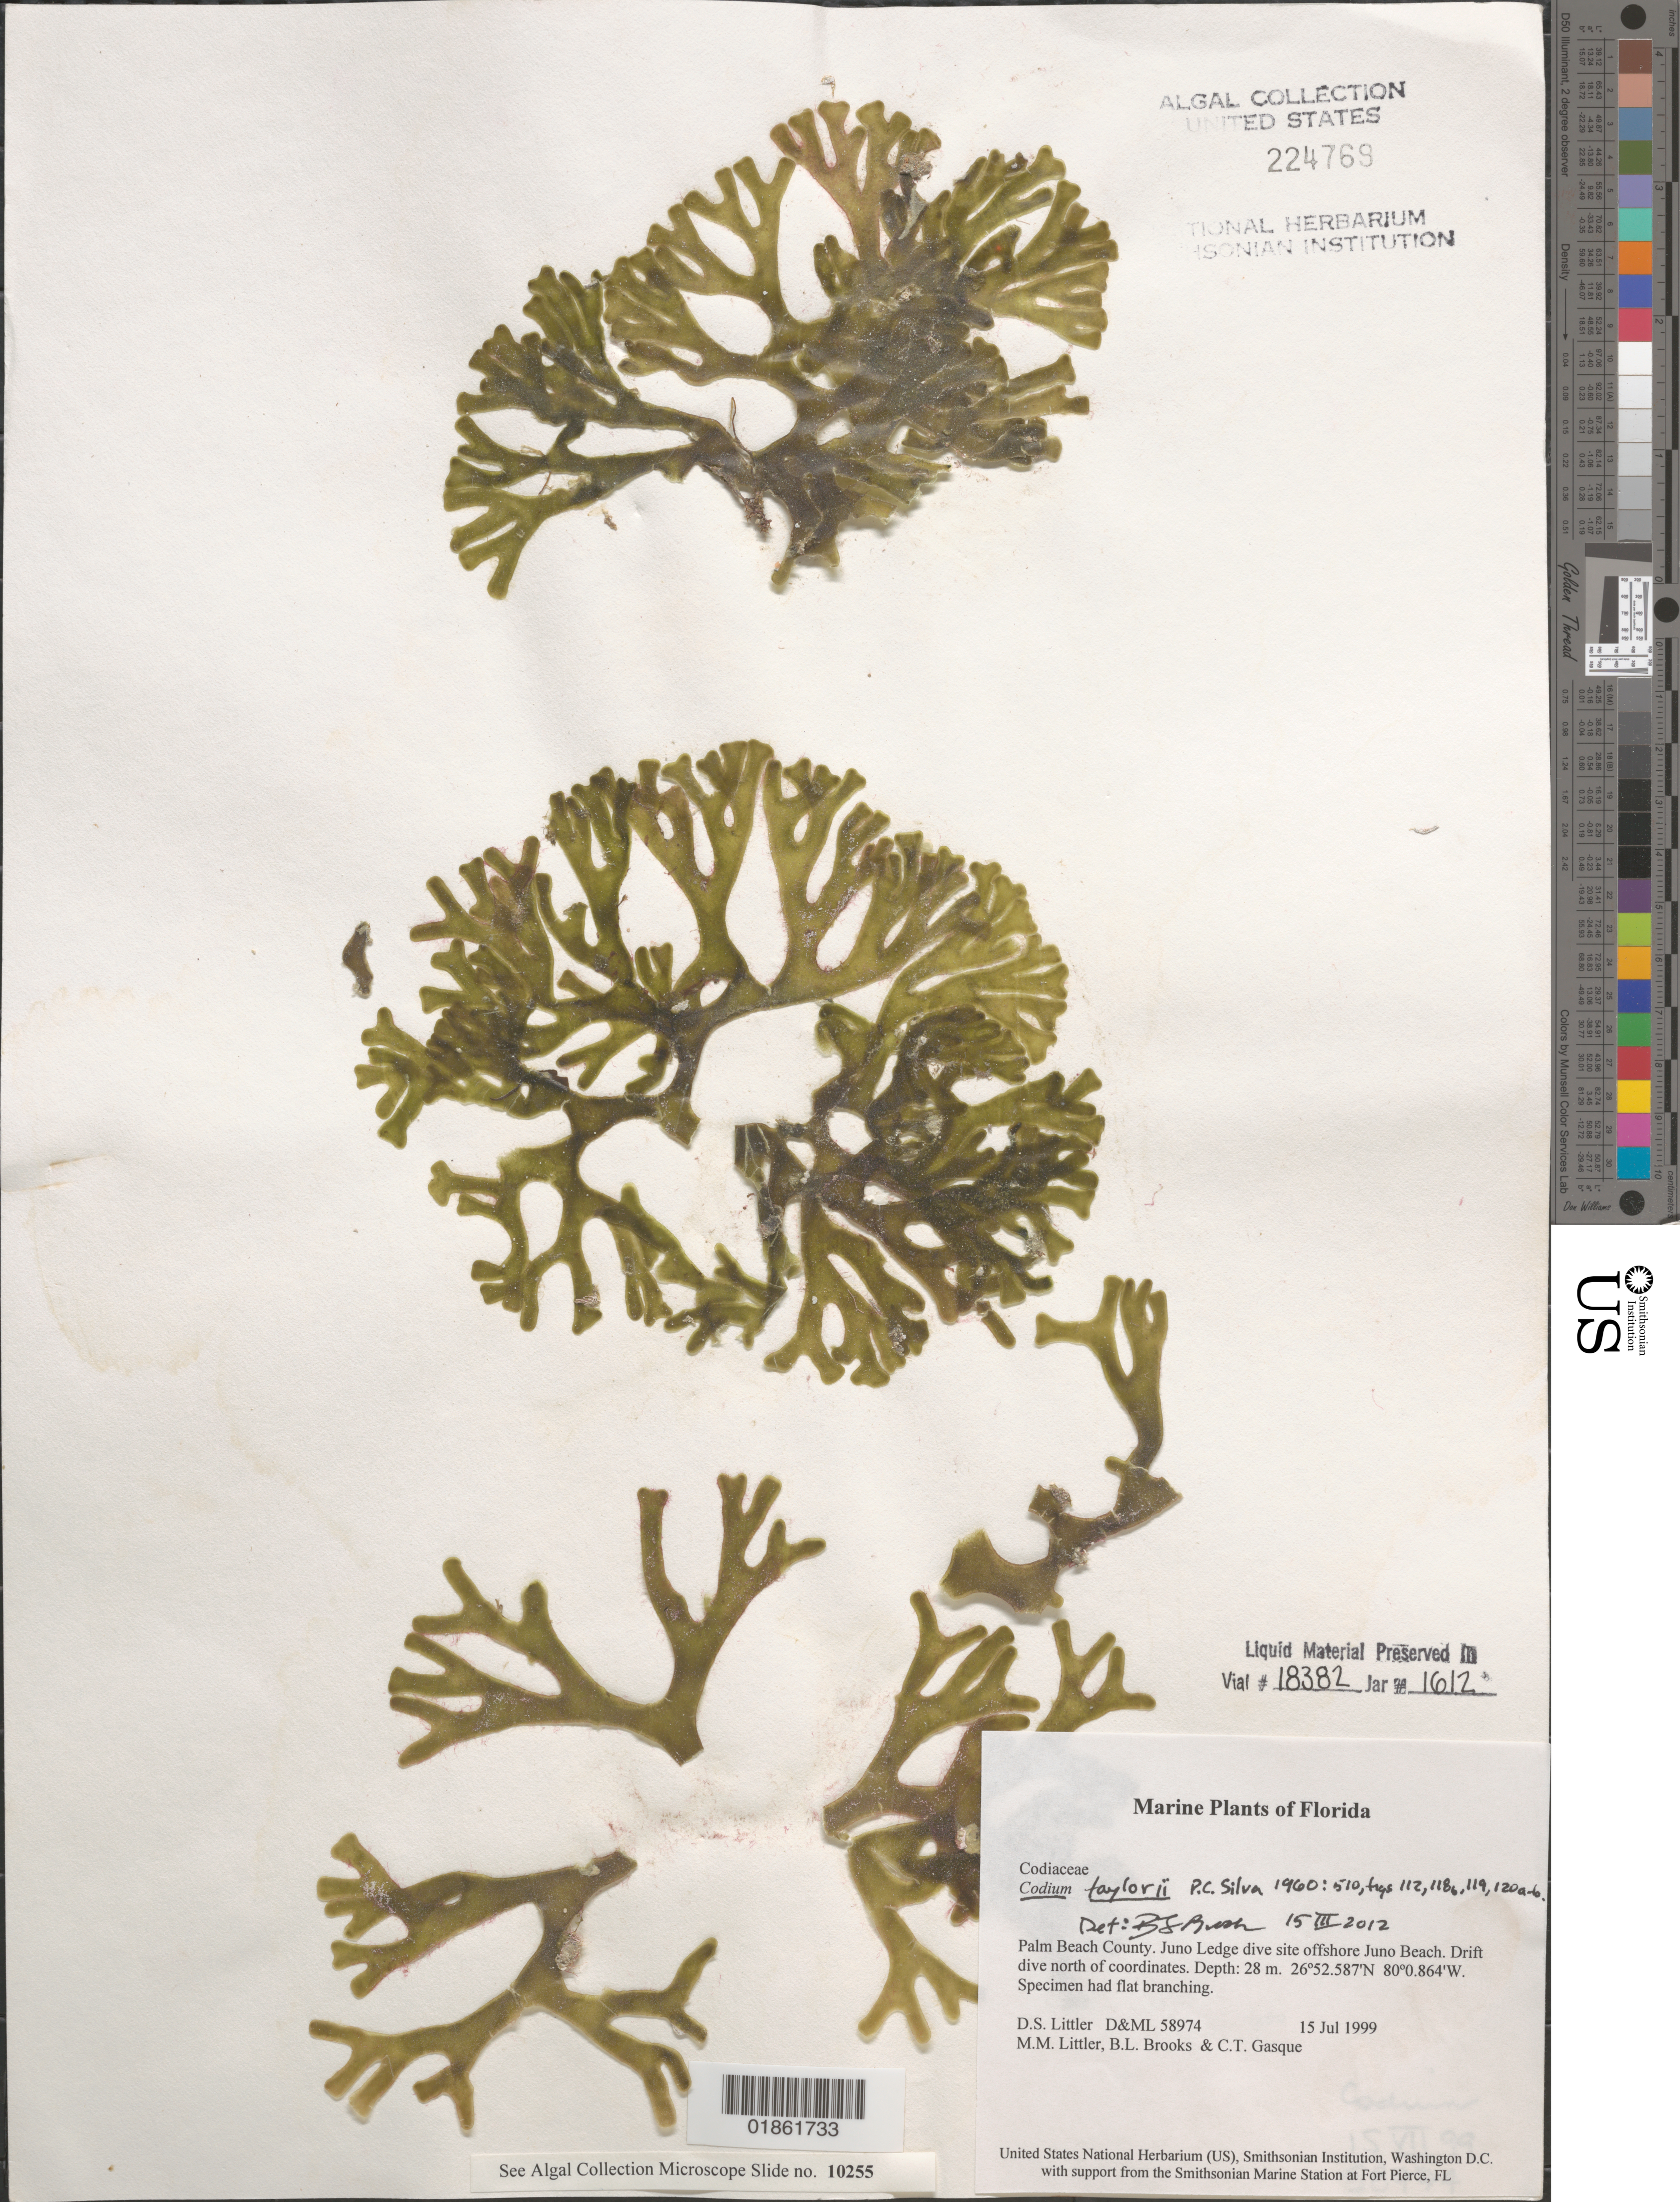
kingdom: Plantae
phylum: Chlorophyta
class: Ulvophyceae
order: Bryopsidales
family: Codiaceae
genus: Codium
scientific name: Codium sp.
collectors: D. S. Littler, M. M. Littler & C. Gasque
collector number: D&ML 58974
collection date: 1999-07-15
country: United States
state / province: Florida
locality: Juno Ledge dive site.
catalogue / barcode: US 224769